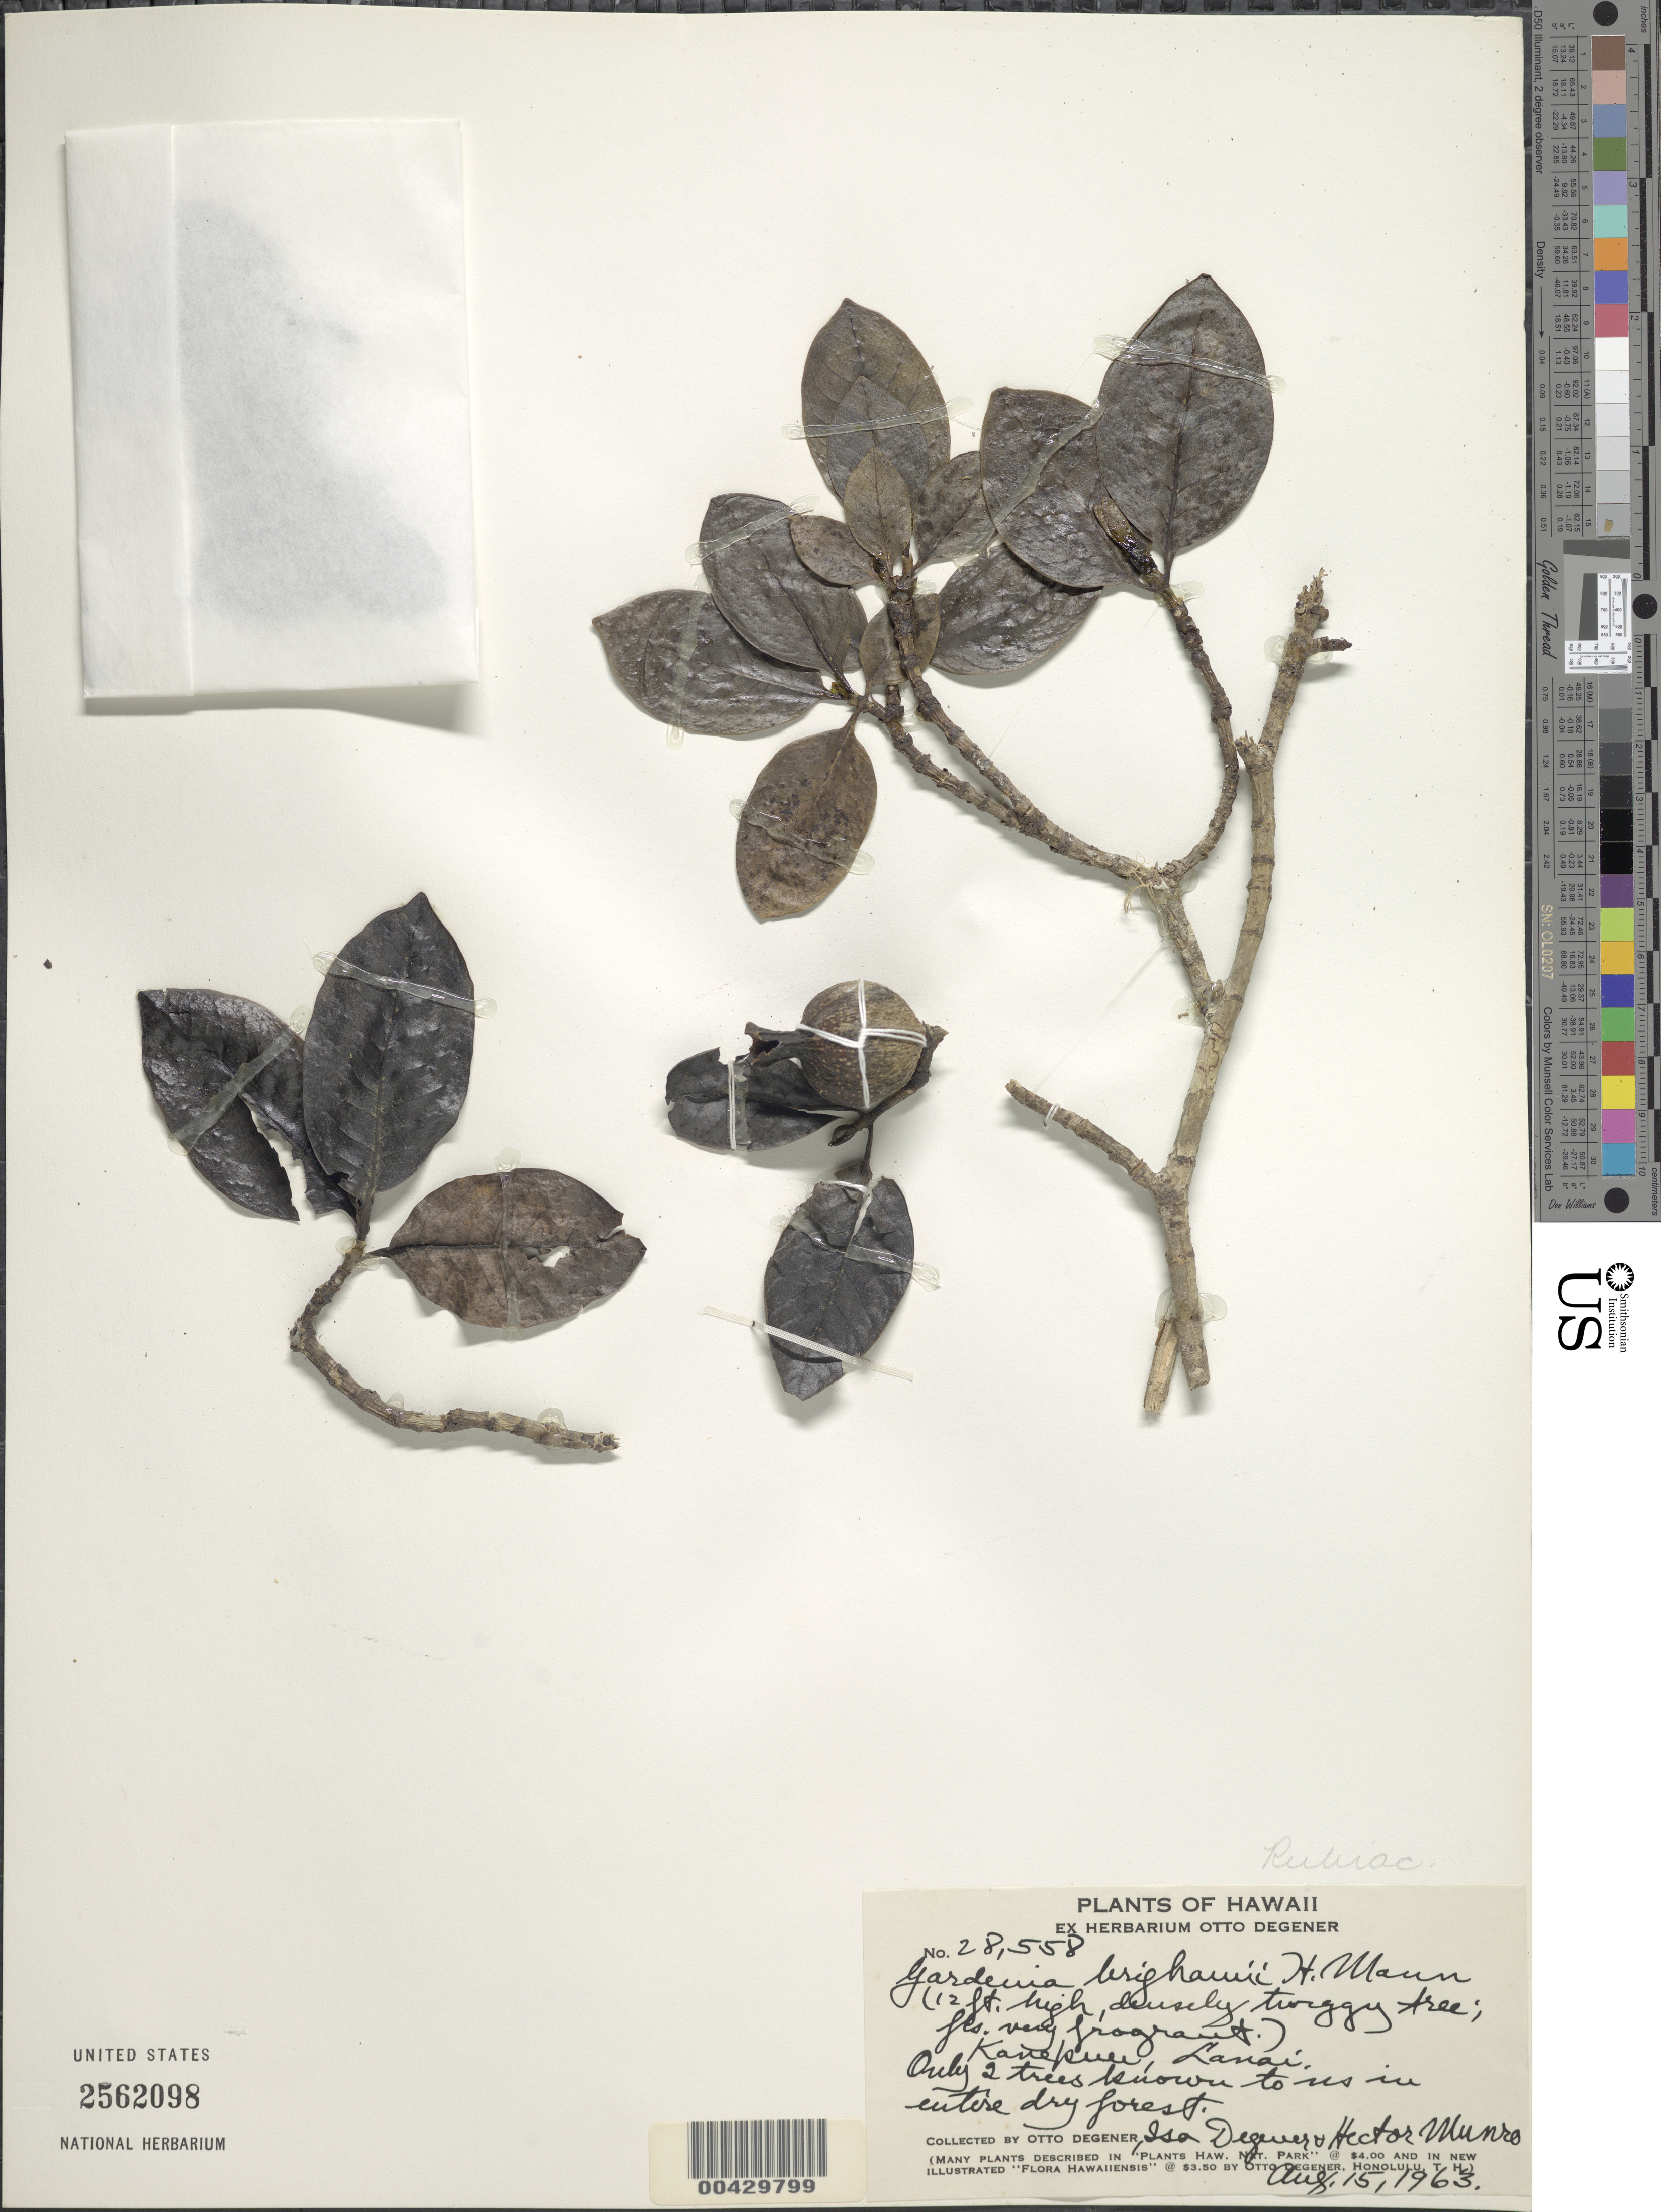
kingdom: Plantae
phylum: Tracheophyta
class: Magnoliopsida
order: Gentianales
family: Rubiaceae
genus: Gardenia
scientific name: Gardenia brighamii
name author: H. Mann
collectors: O. Degener, I. Degener & H. Munro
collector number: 28558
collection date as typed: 15 Aug 1963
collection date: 1963-08-15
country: United States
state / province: Hawaii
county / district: Maui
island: Lana'i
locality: Kanepuu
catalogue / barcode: US 2562098